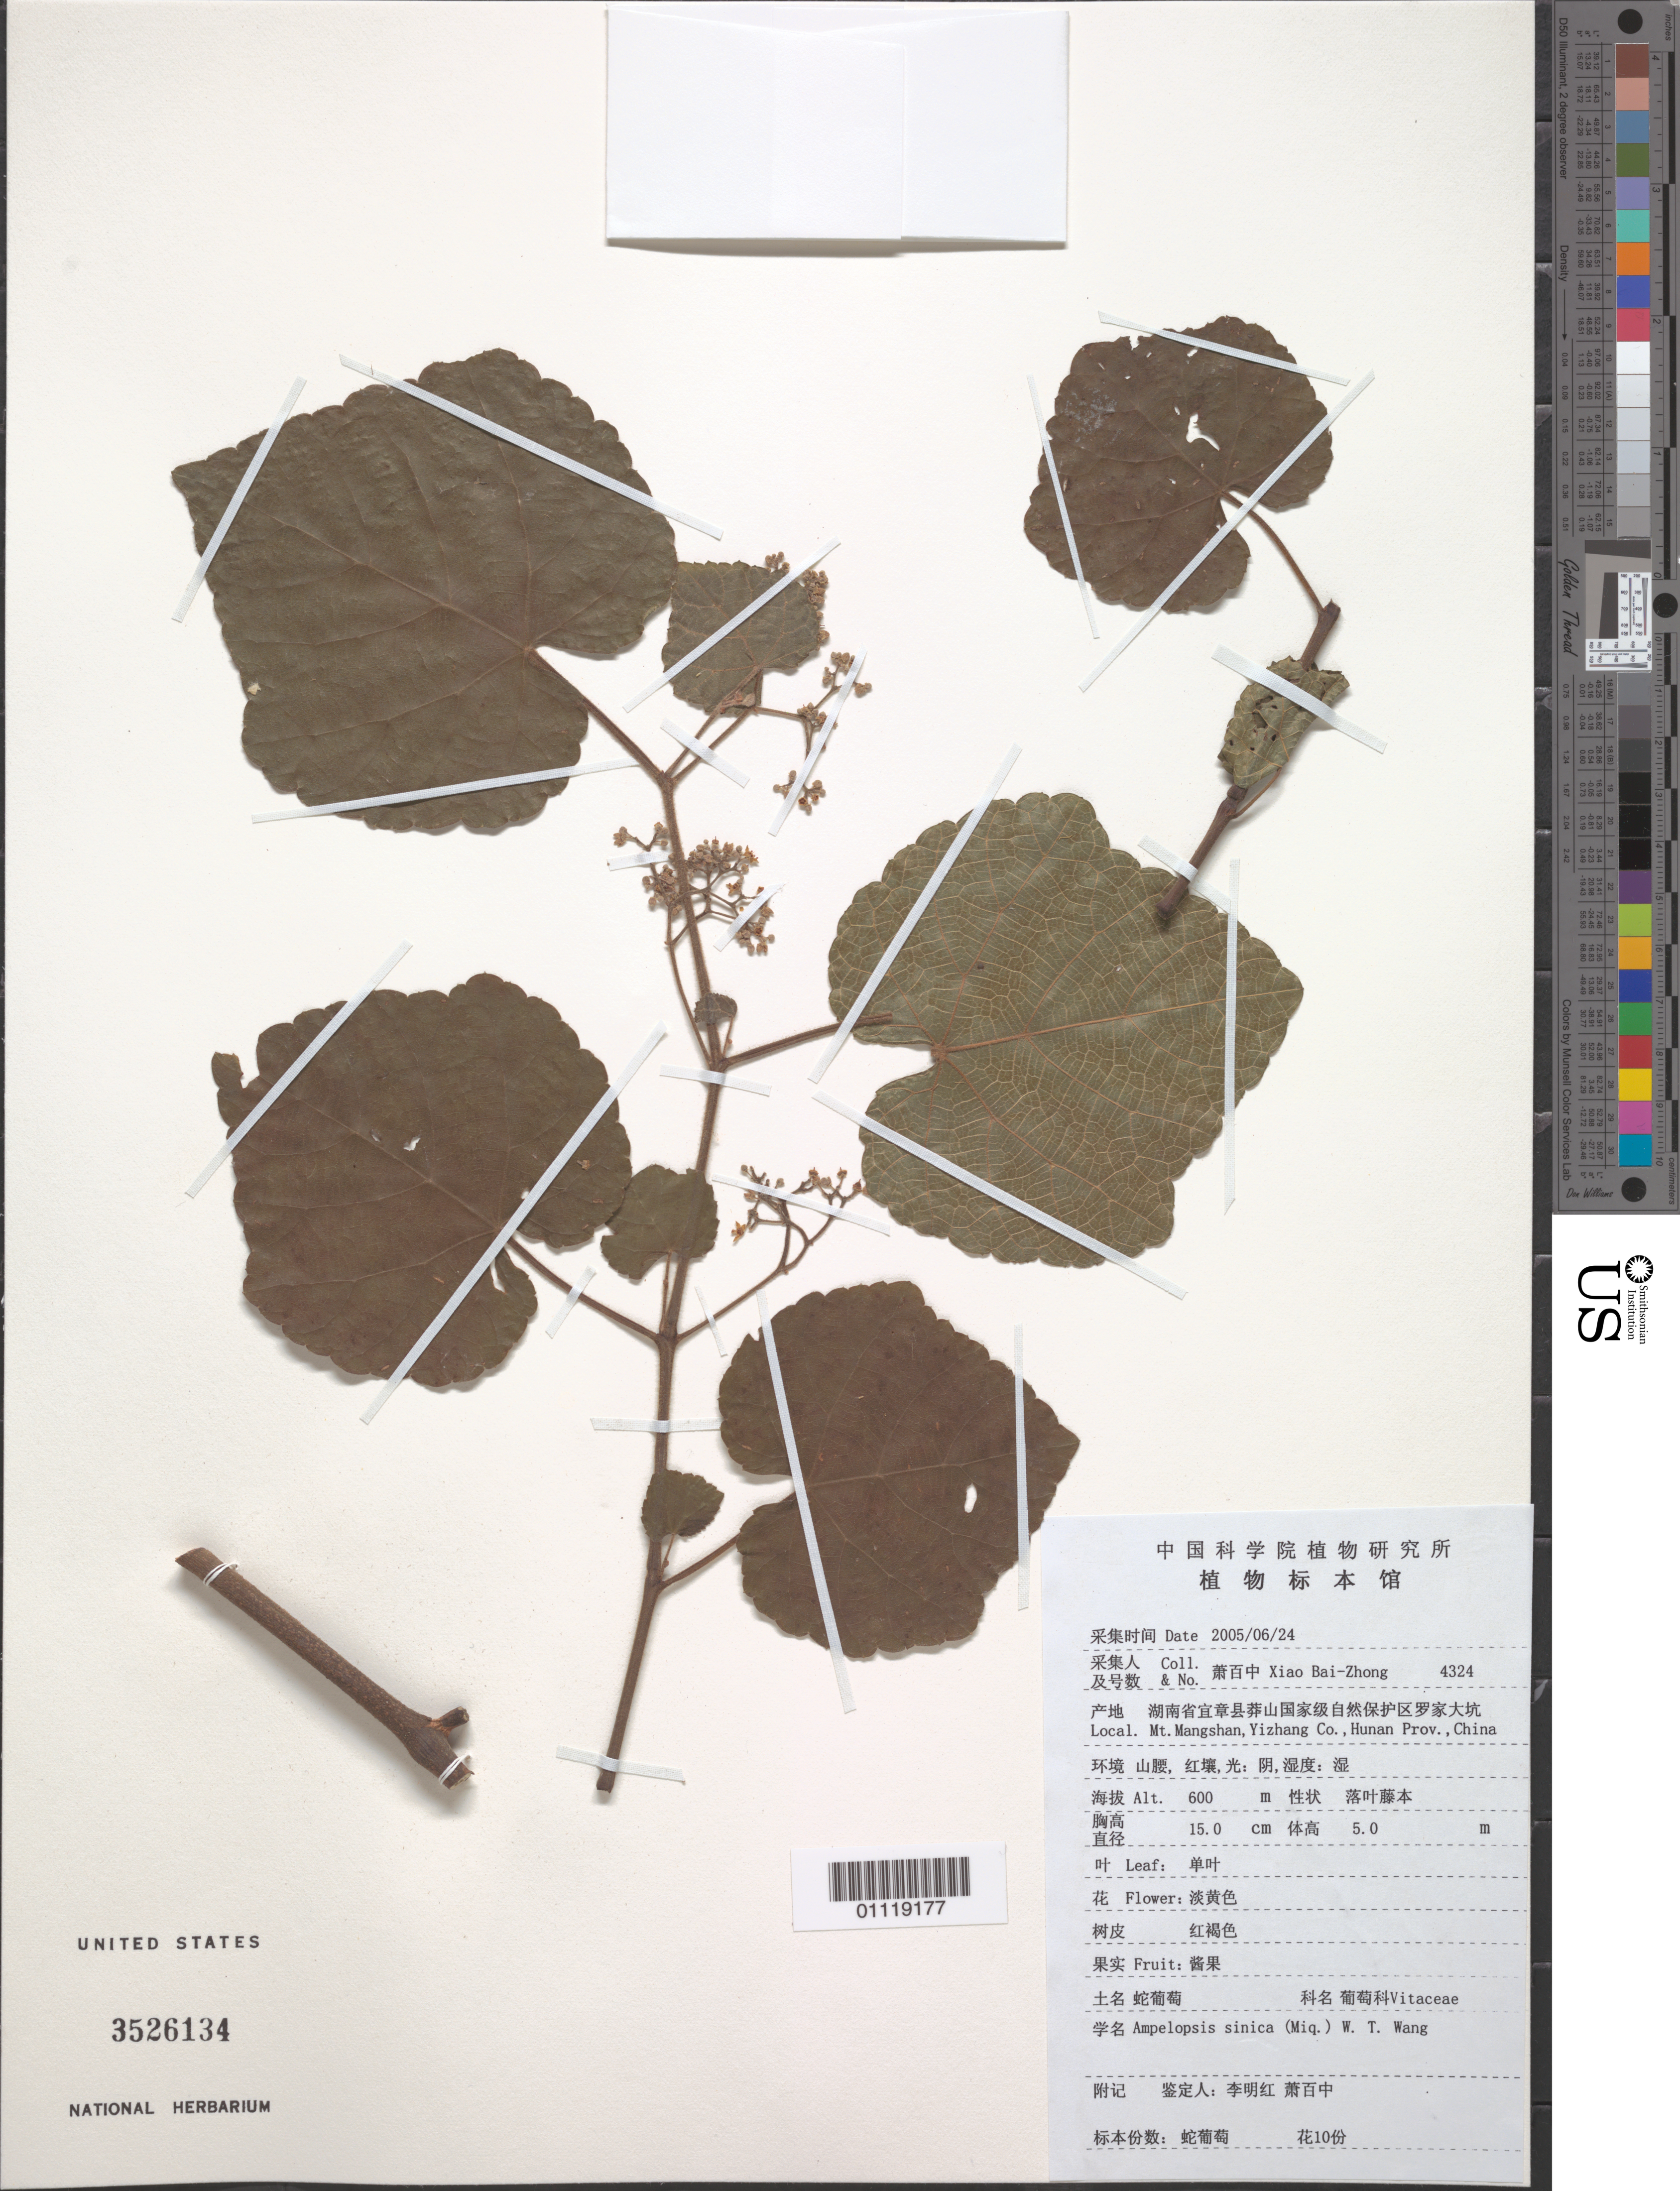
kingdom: Plantae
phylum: Tracheophyta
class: Magnoliopsida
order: Vitales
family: Vitaceae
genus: Ampelopsis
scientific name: Ampelopsis sinica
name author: (Miq.) W.T. Wang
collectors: B. Z. Xiao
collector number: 4324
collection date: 2005-06-24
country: China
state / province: Hunan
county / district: Yizhang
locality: Mt Mangshan.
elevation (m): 600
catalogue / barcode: US 3526134